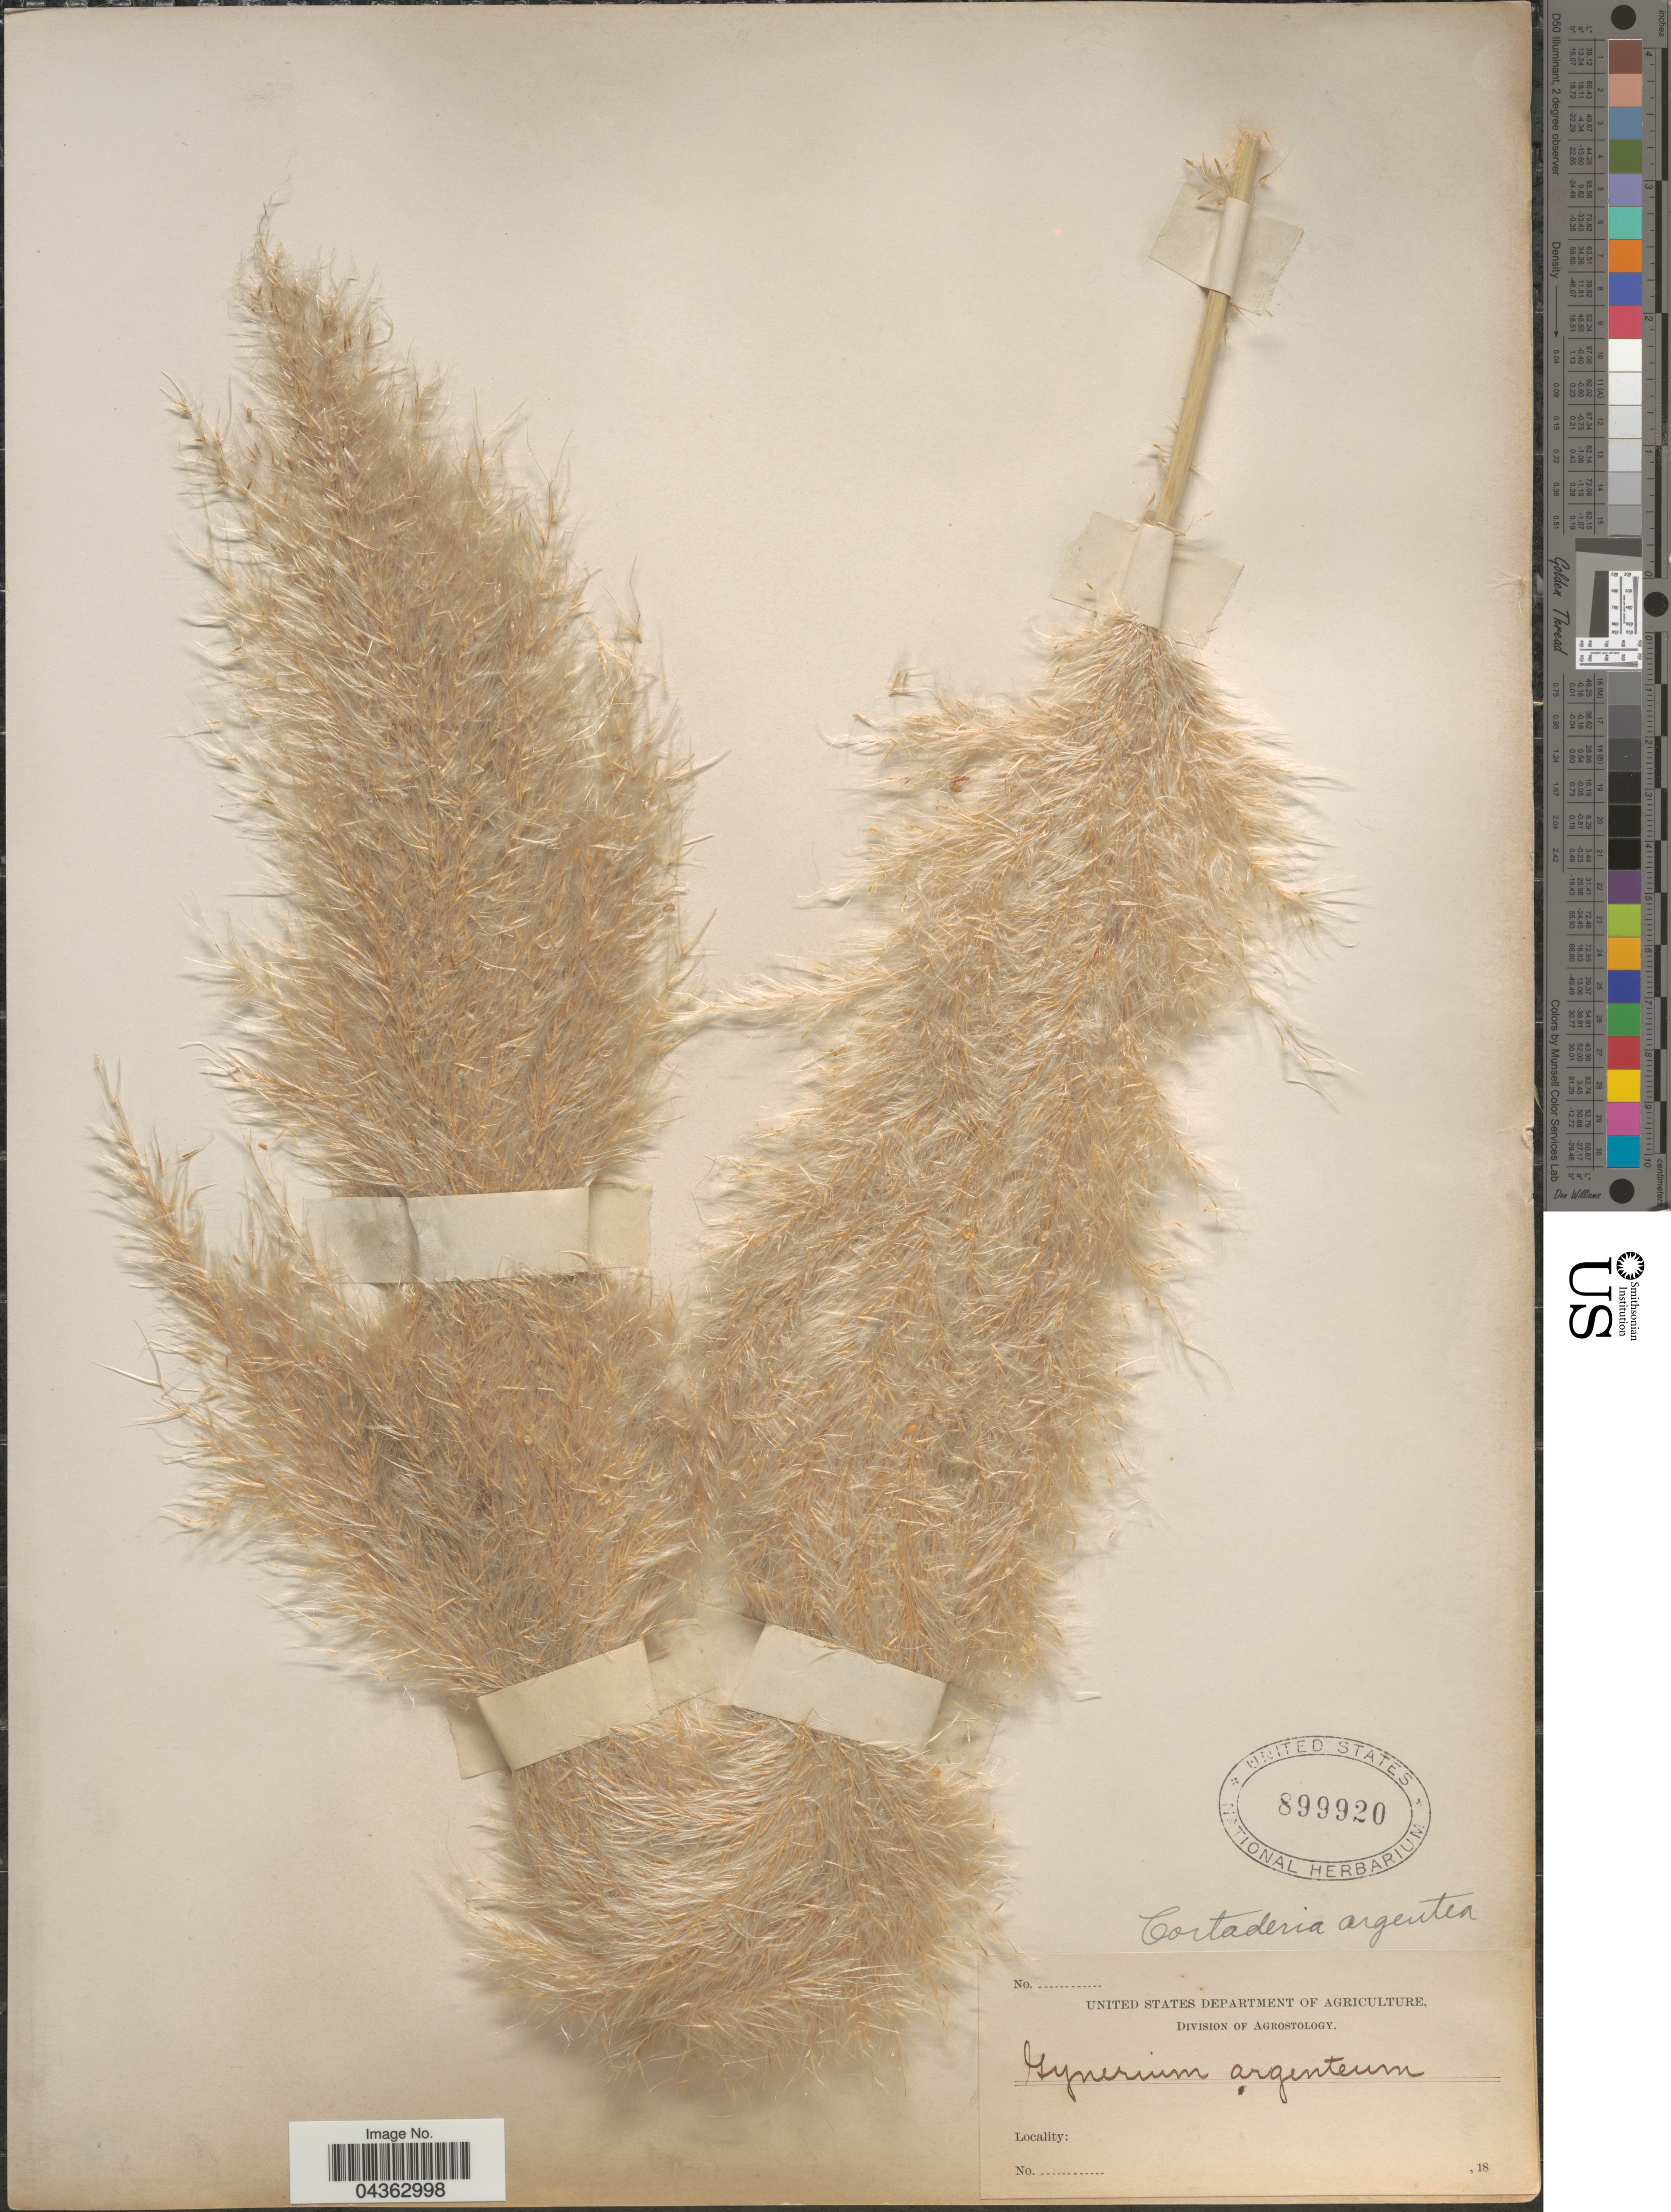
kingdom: Plantae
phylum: Tracheophyta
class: Liliopsida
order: Poales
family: Poaceae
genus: Cortaderia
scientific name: Cortaderia selloana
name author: (Schult. & Schult. f.) Asch. & Graebn.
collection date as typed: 18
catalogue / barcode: US 899920